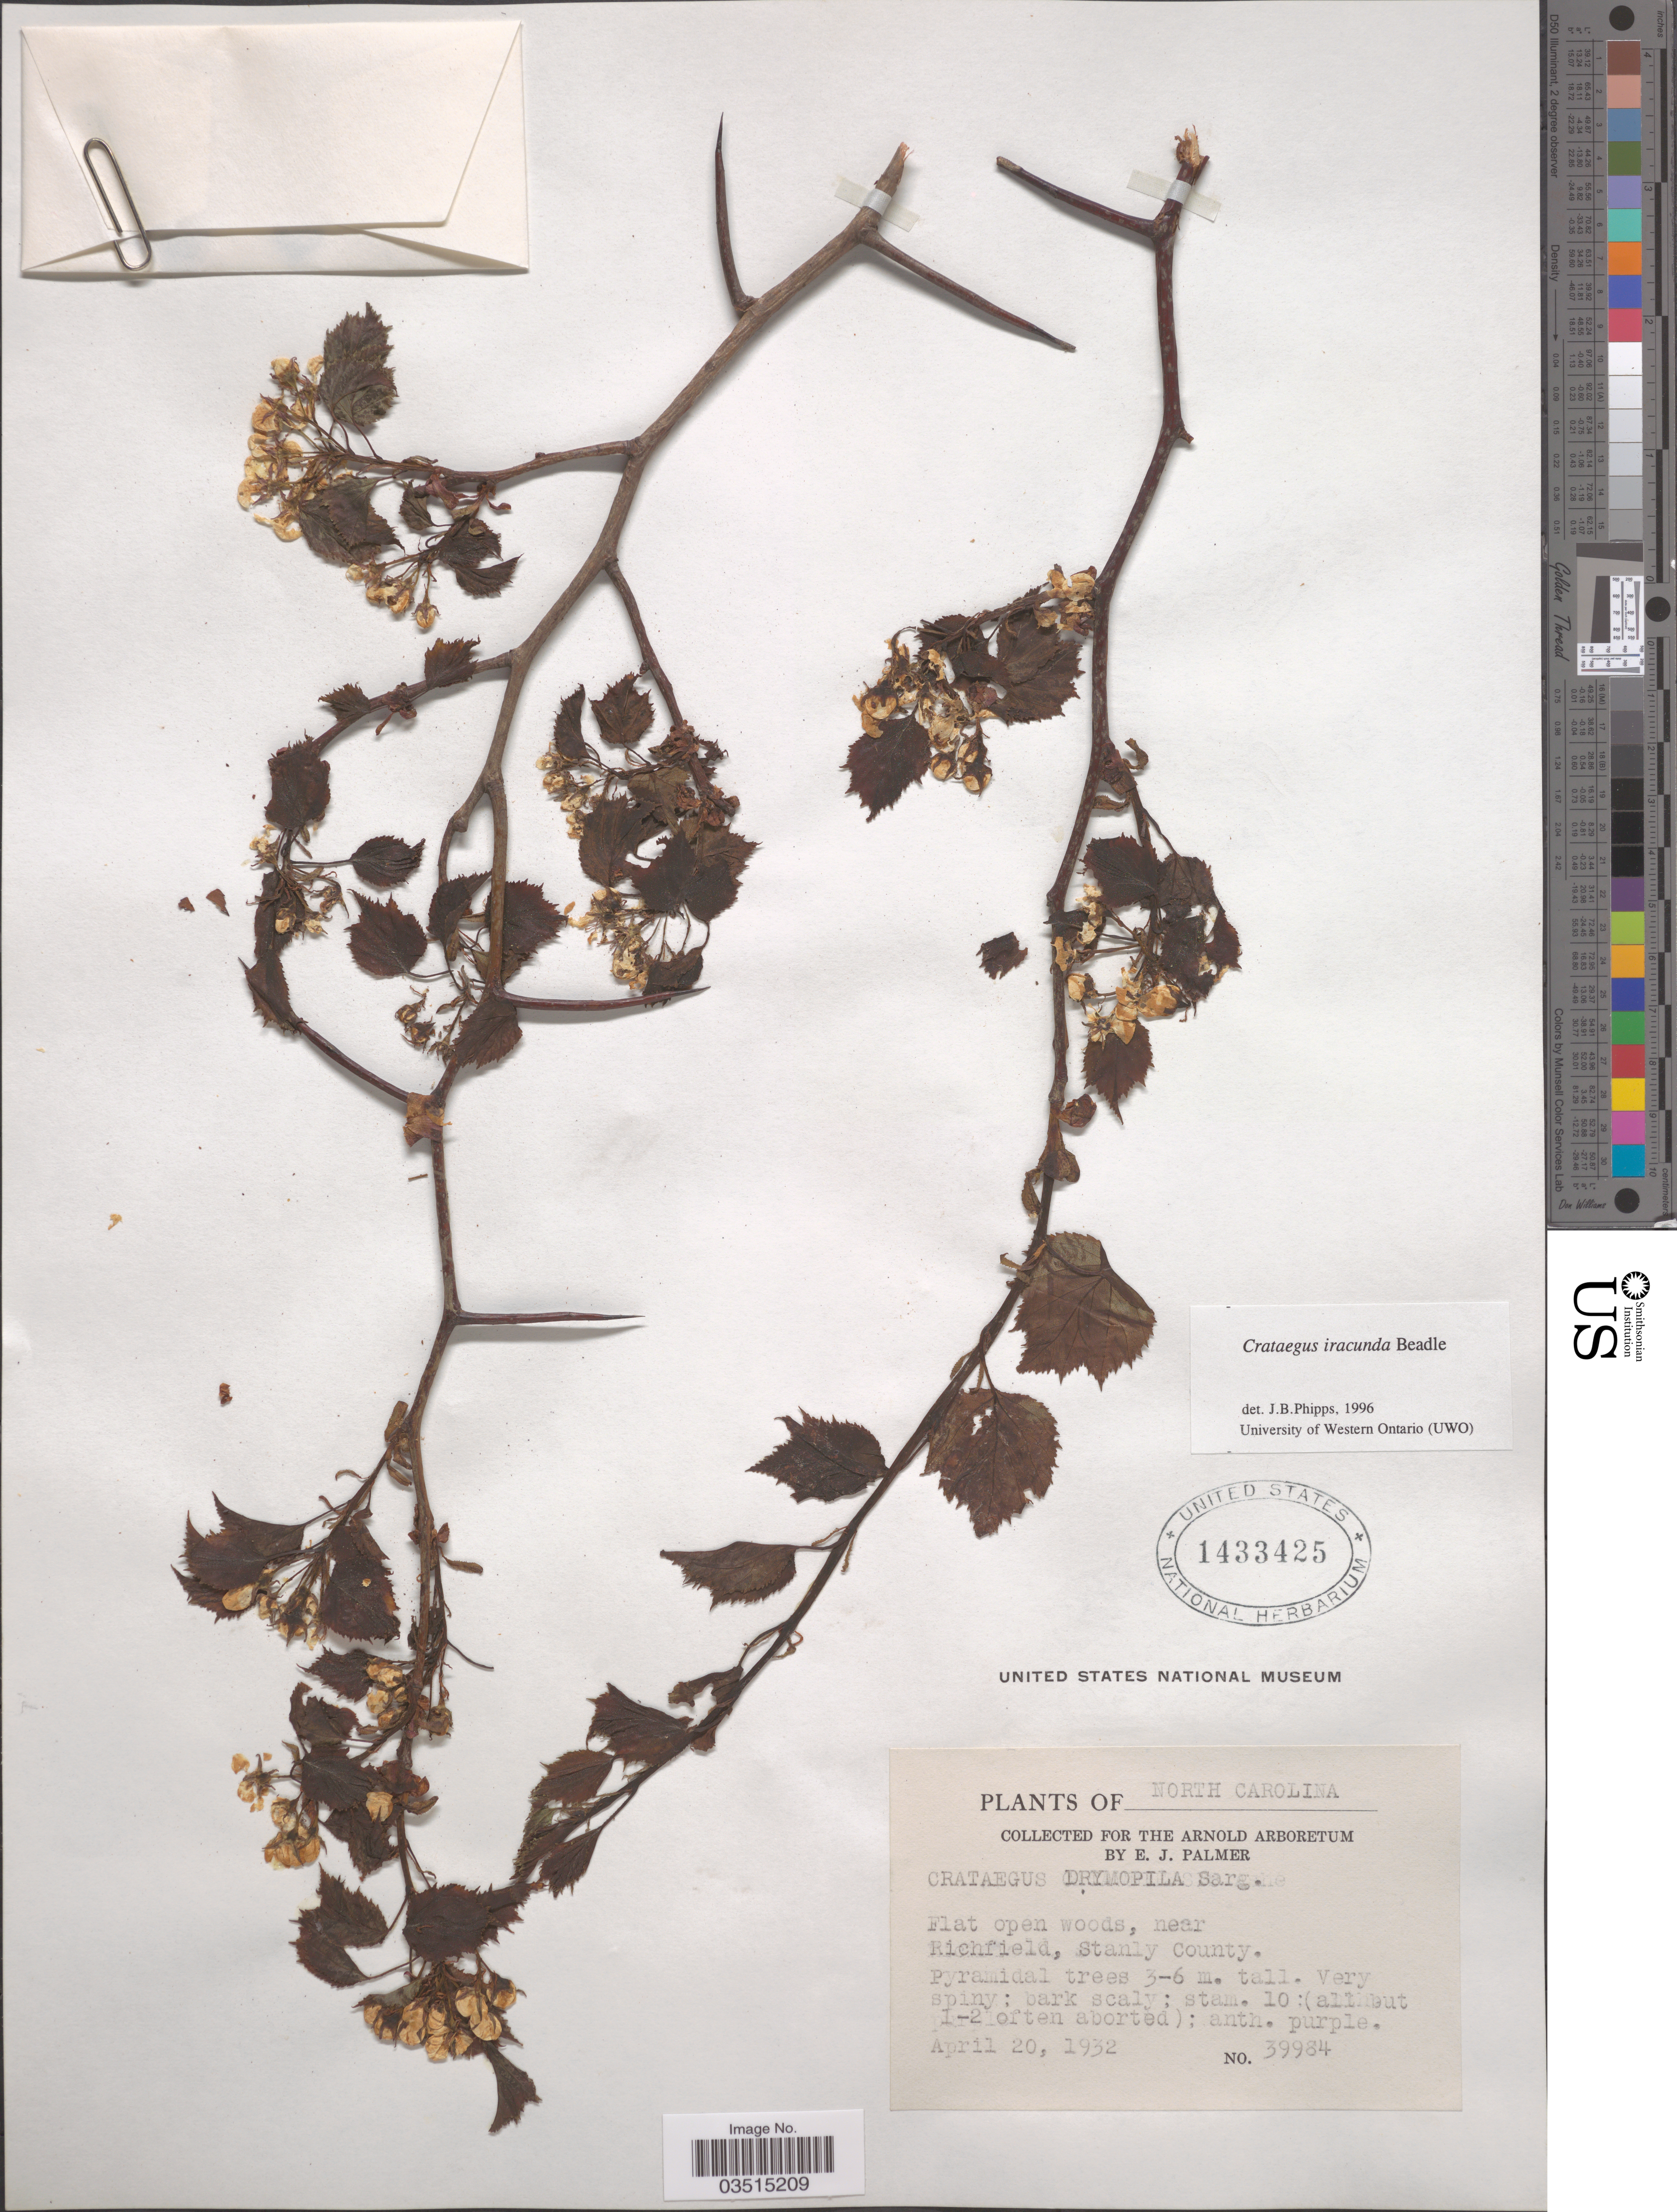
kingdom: Plantae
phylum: Tracheophyta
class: Magnoliopsida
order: Rosales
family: Rosaceae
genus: Crataegus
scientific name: Crataegus iracunda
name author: Beadle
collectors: E. J. Palmer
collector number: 39984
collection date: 1932-04-20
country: United States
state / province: North Carolina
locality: Near Richfield, Stanly County.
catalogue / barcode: US 1433425